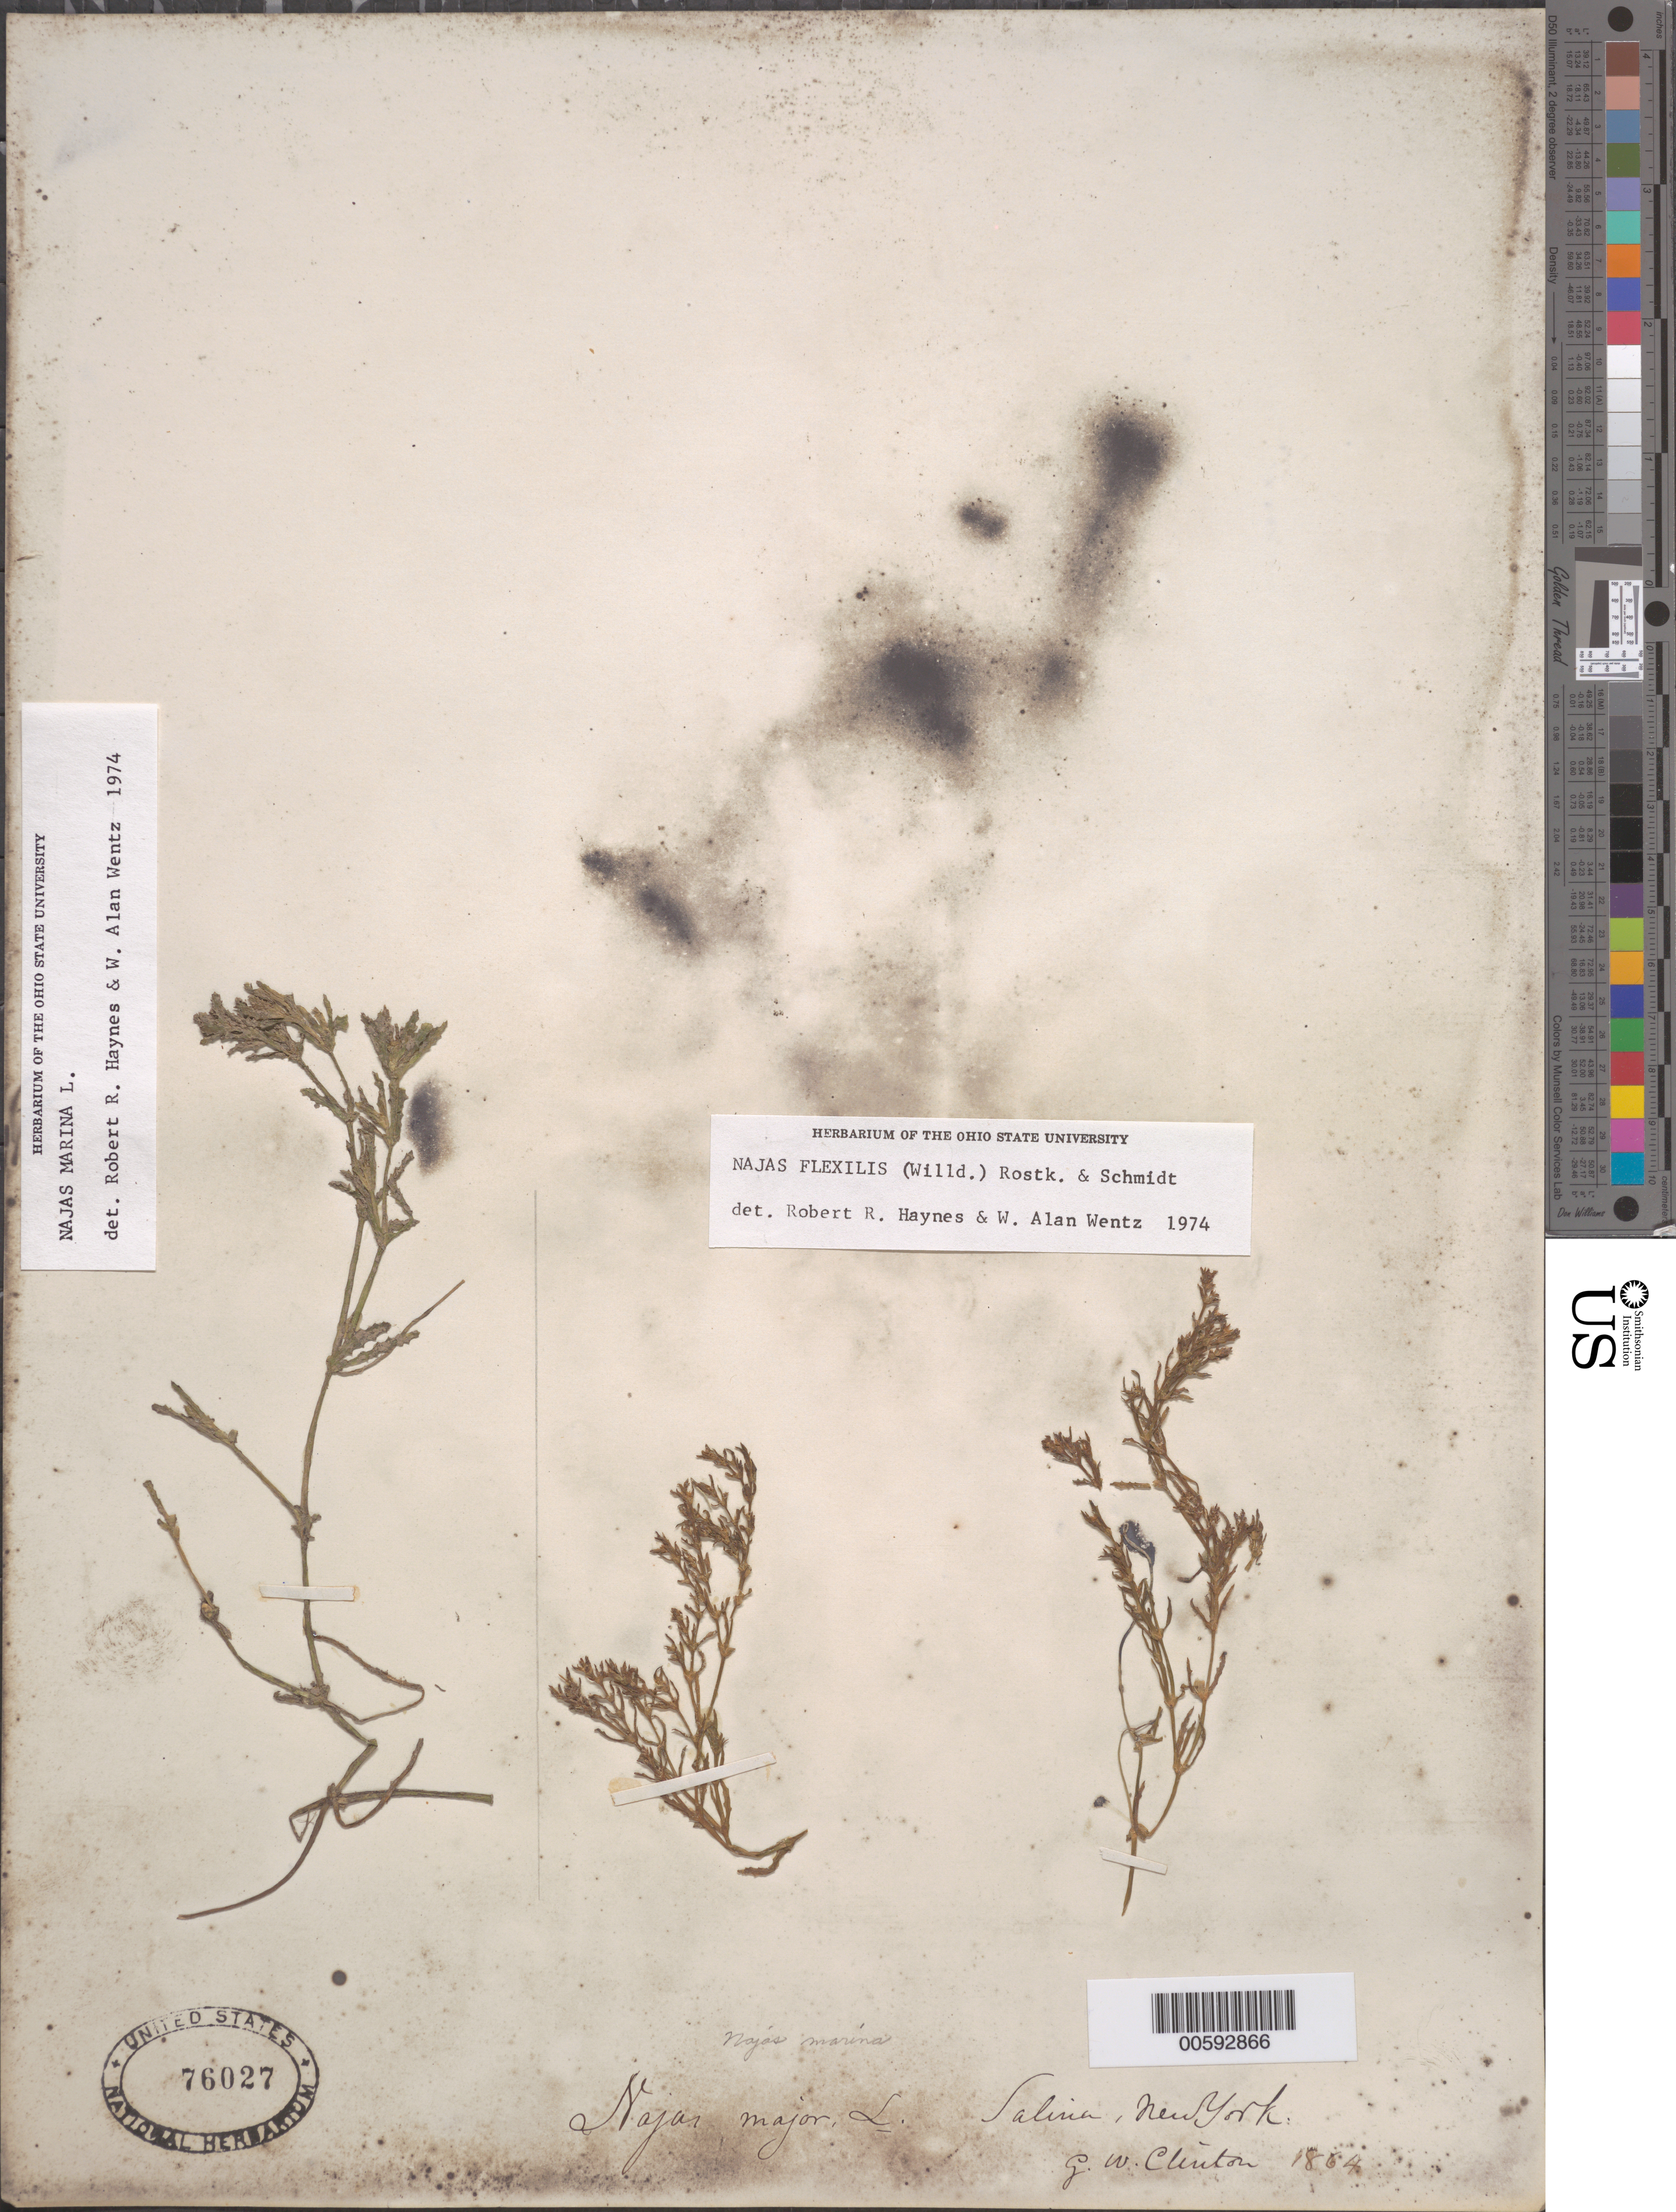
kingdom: Plantae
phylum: Tracheophyta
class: Liliopsida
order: Alismatales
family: Hydrocharitaceae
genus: Najas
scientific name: Najas flexilis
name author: (Willd.) Rostk. & Schmidt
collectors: G. W. Clinton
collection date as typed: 1864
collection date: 1864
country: United States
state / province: New York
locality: Salina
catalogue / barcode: US 76027